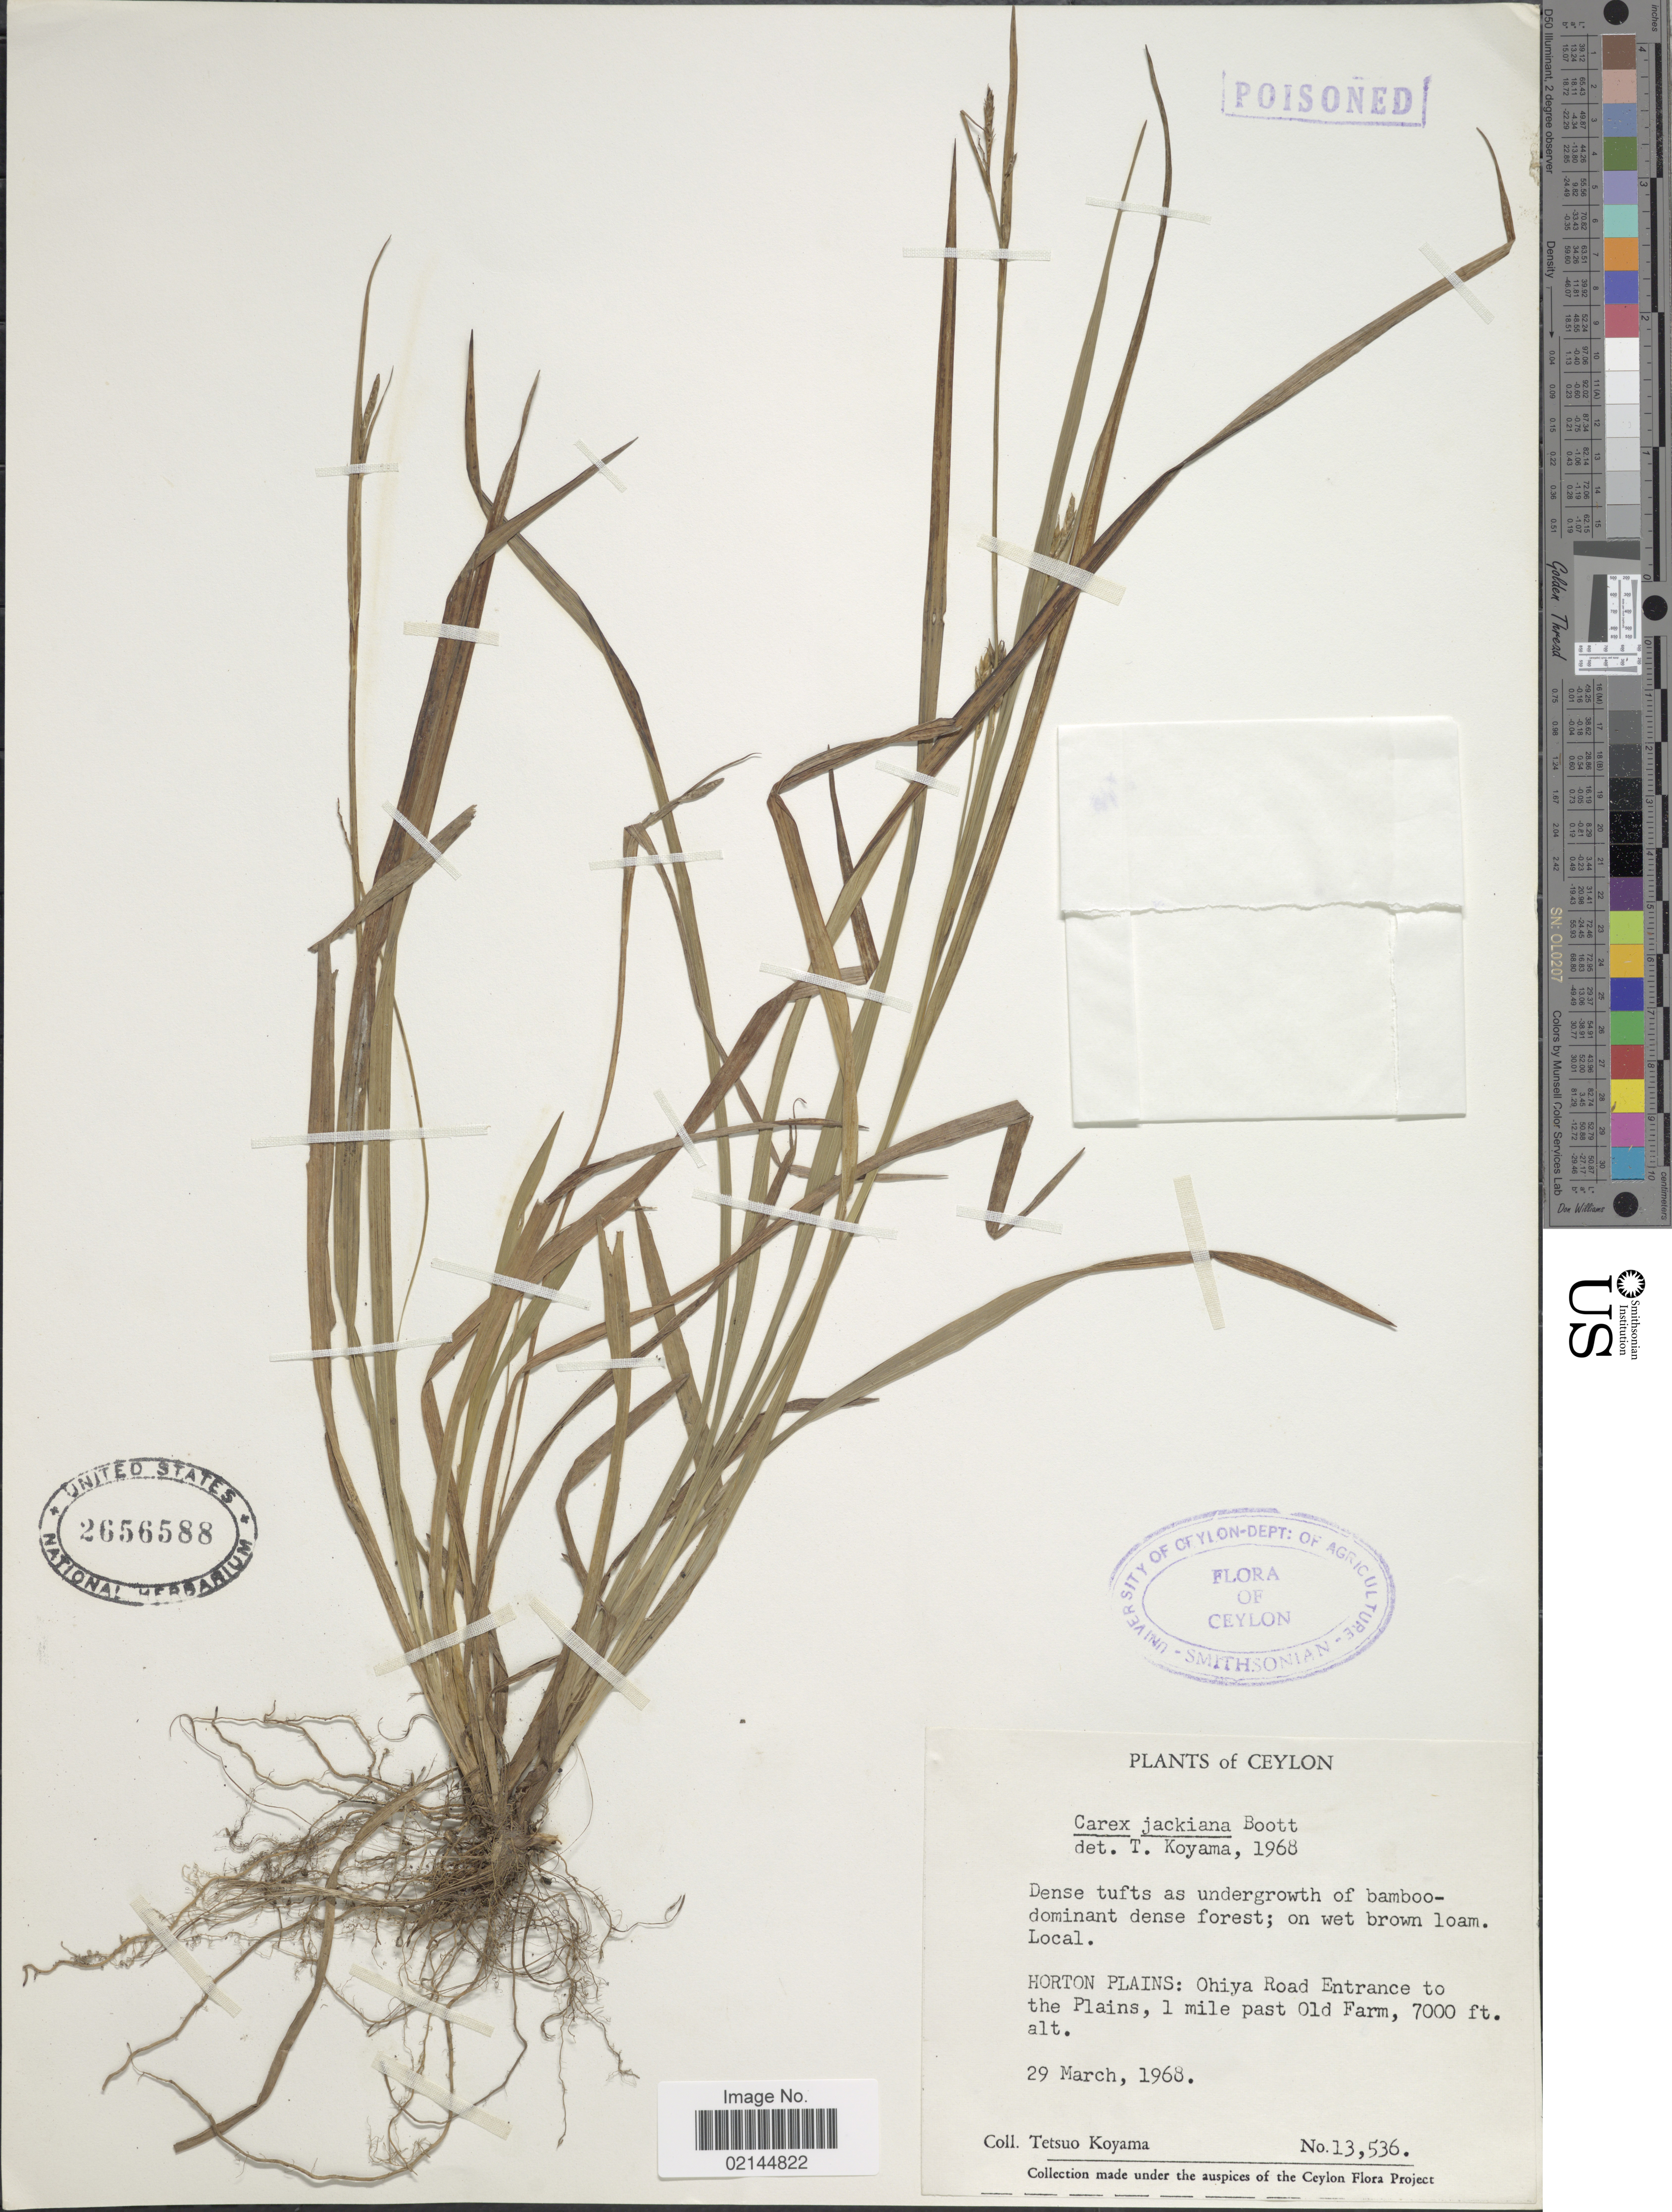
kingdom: Plantae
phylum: Tracheophyta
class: Liliopsida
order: Poales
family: Cyperaceae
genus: Carex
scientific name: Carex jackiana subsp. jackiana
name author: Boott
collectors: T. Koyama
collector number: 13536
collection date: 1968-03-29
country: Sri Lanka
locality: Ceylon. Horton Plains: Ohiya Road Entrance to the Plains, 1 mile past Old Farm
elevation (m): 2134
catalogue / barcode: US 2656588